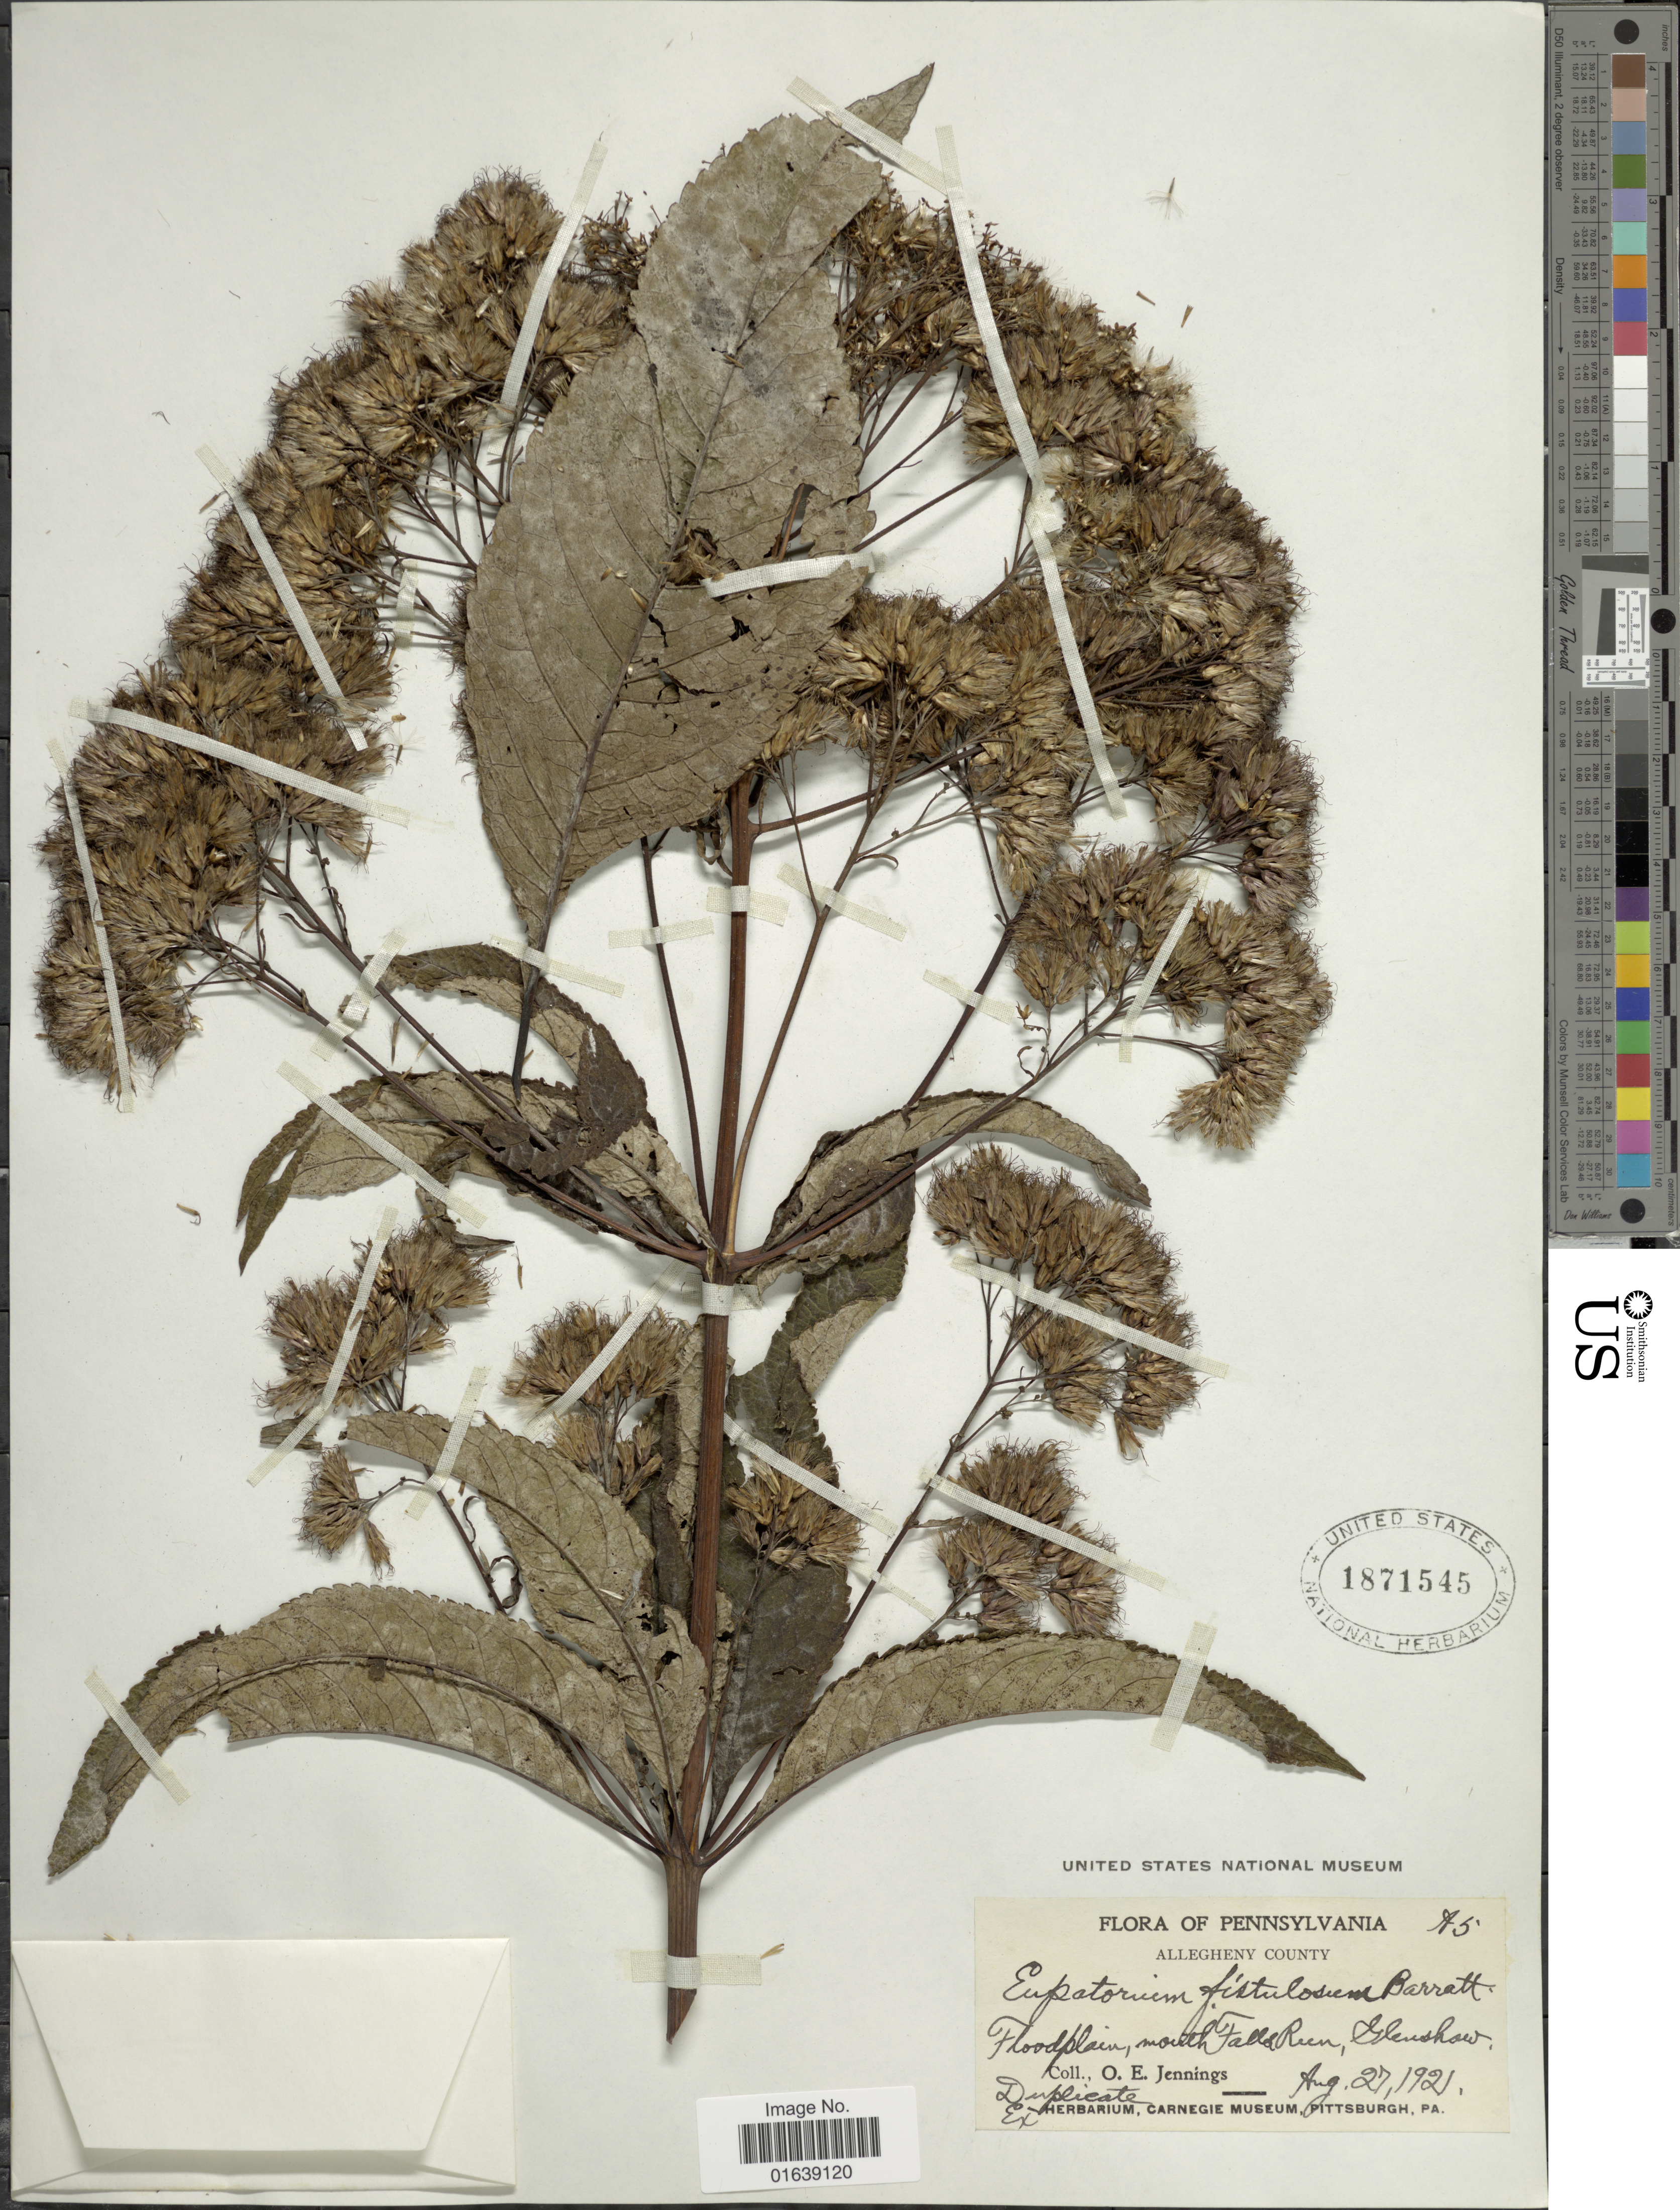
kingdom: Plantae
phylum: Tracheophyta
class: Magnoliopsida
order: Asterales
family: Asteraceae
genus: Eupatorium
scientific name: Eupatorium fistulosum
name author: Barratt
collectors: O. E. Jennings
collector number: A5?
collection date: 1921-08-27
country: United States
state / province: Pennsylvania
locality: Pennsylvania. Allegheny County. Floodplain, mouth Falls Run, Glenshaw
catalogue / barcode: US 1871545